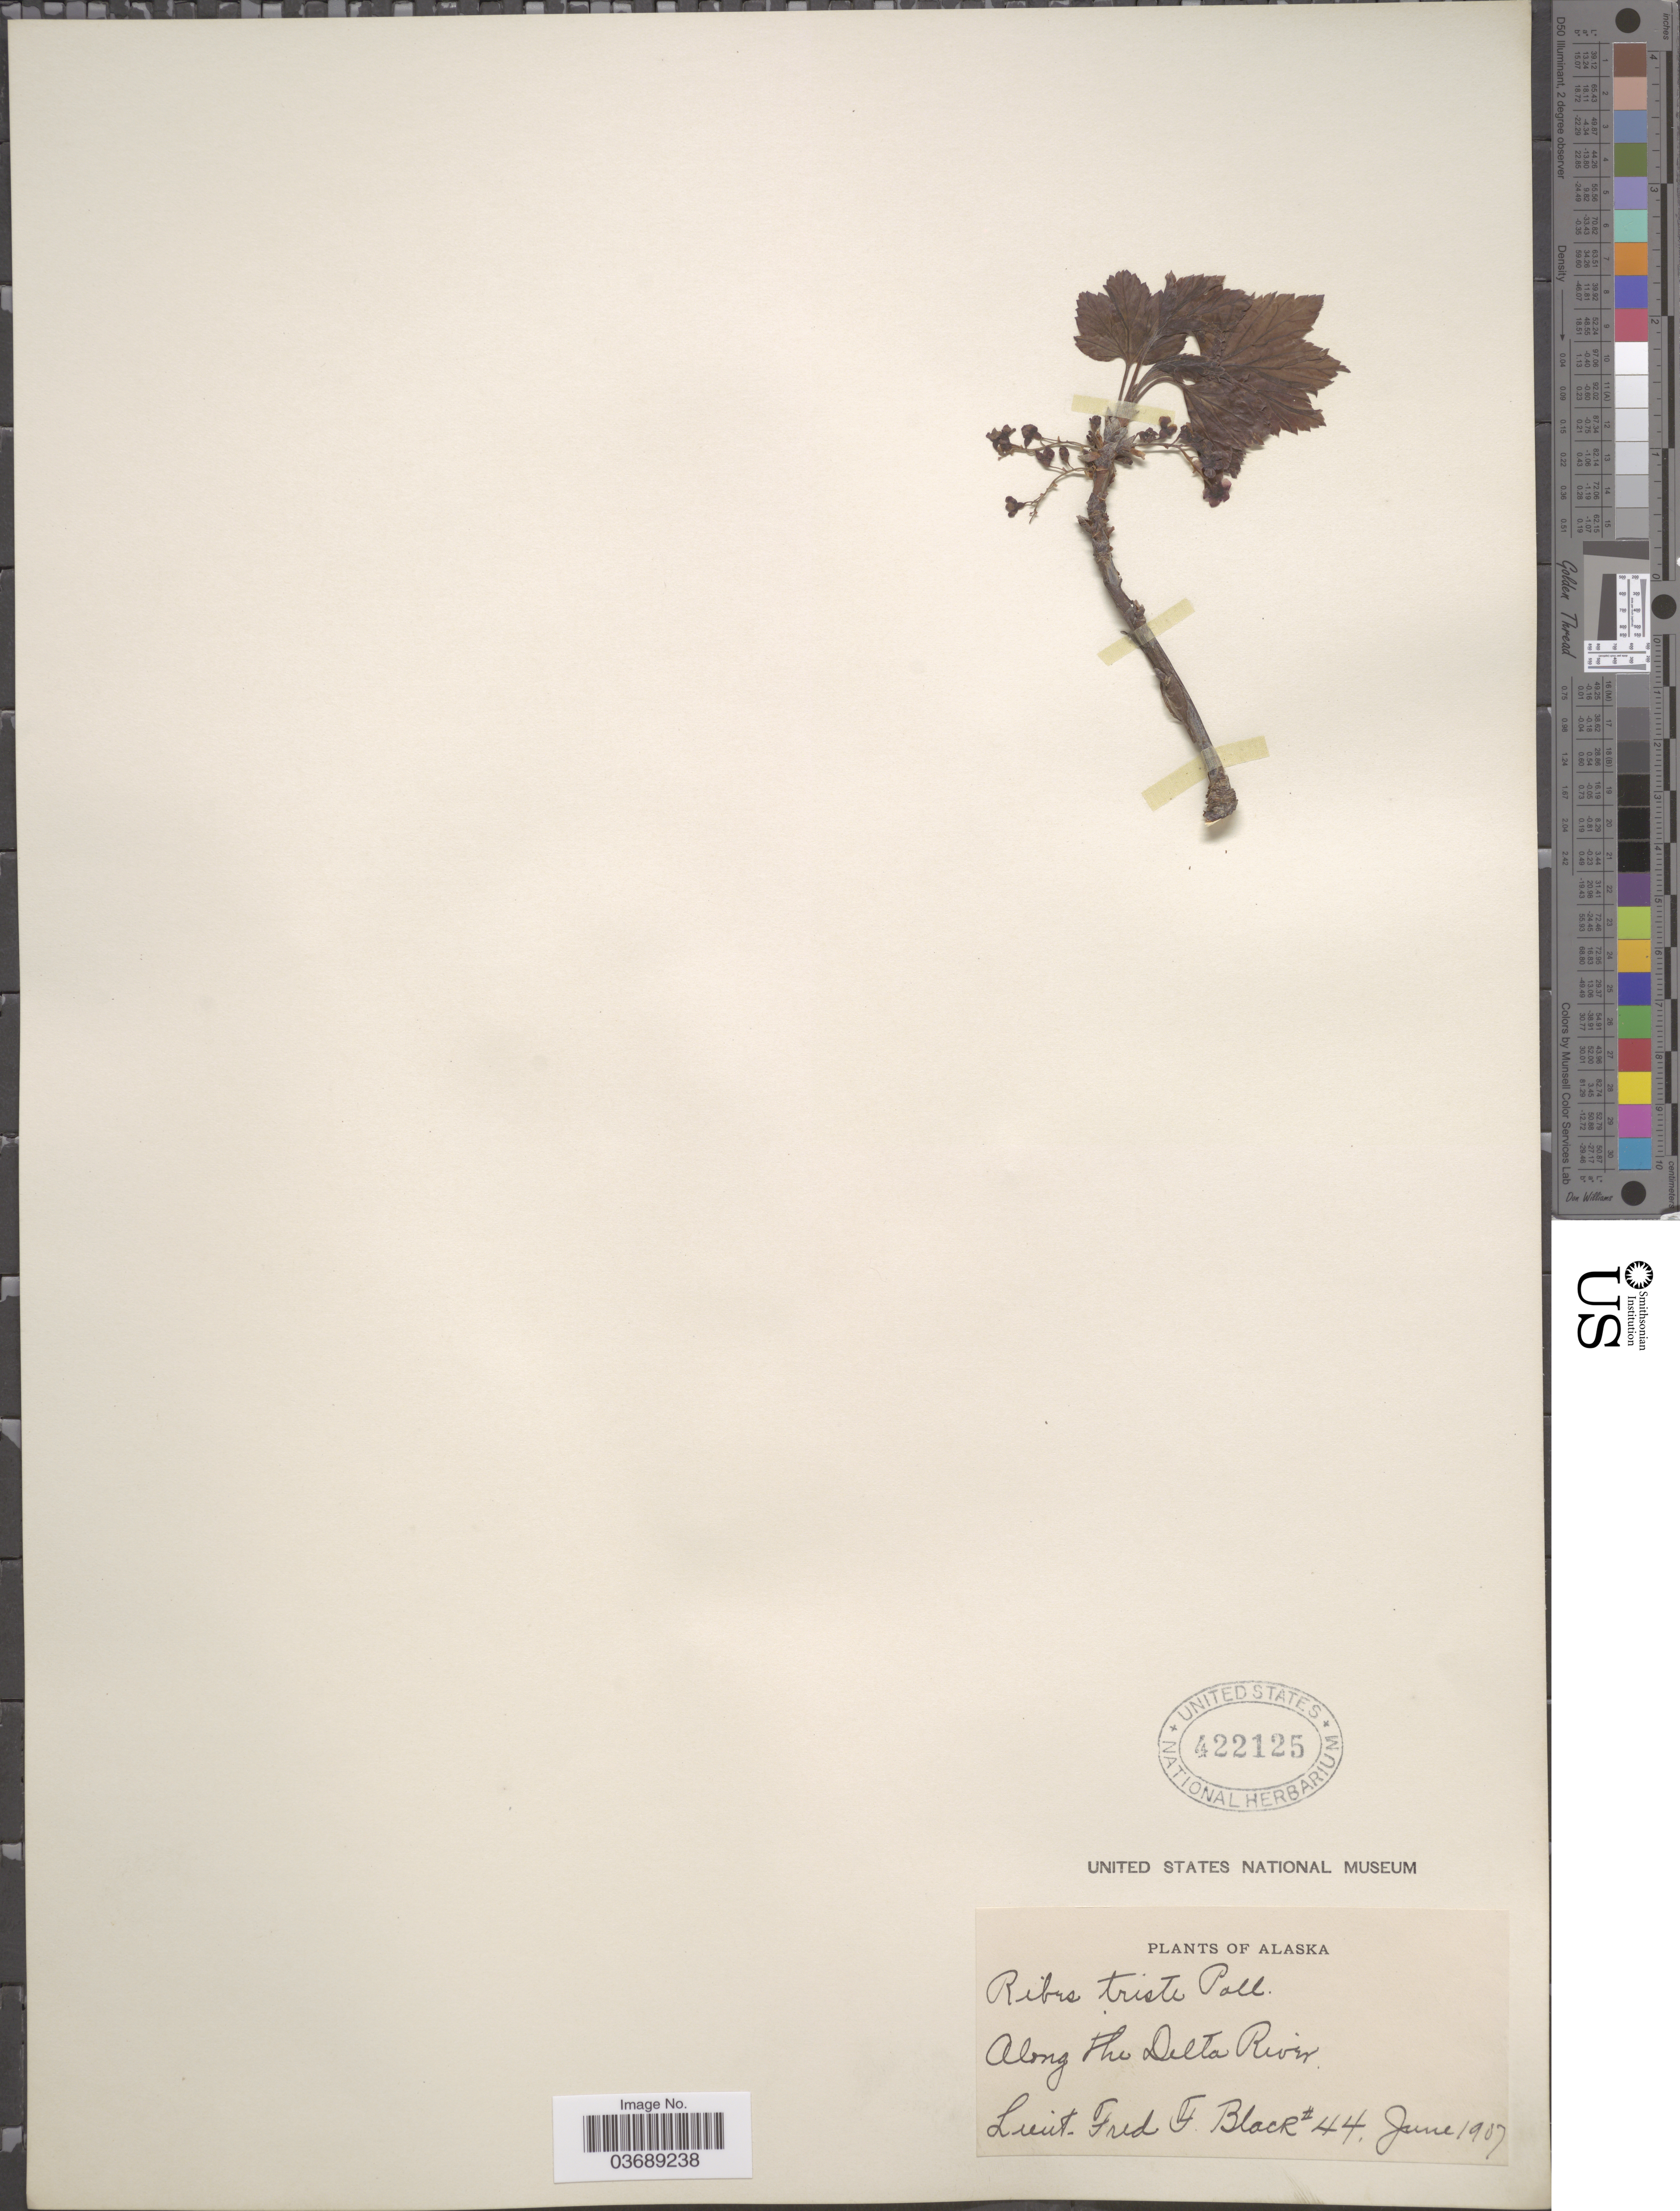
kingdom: Plantae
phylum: Tracheophyta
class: Magnoliopsida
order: Saxifragales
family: Grossulariaceae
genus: Ribes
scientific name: Ribes triste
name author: Pall.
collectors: F. Black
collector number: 44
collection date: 1907-06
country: United States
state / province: Alaska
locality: Along the Delta River.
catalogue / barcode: US 422125